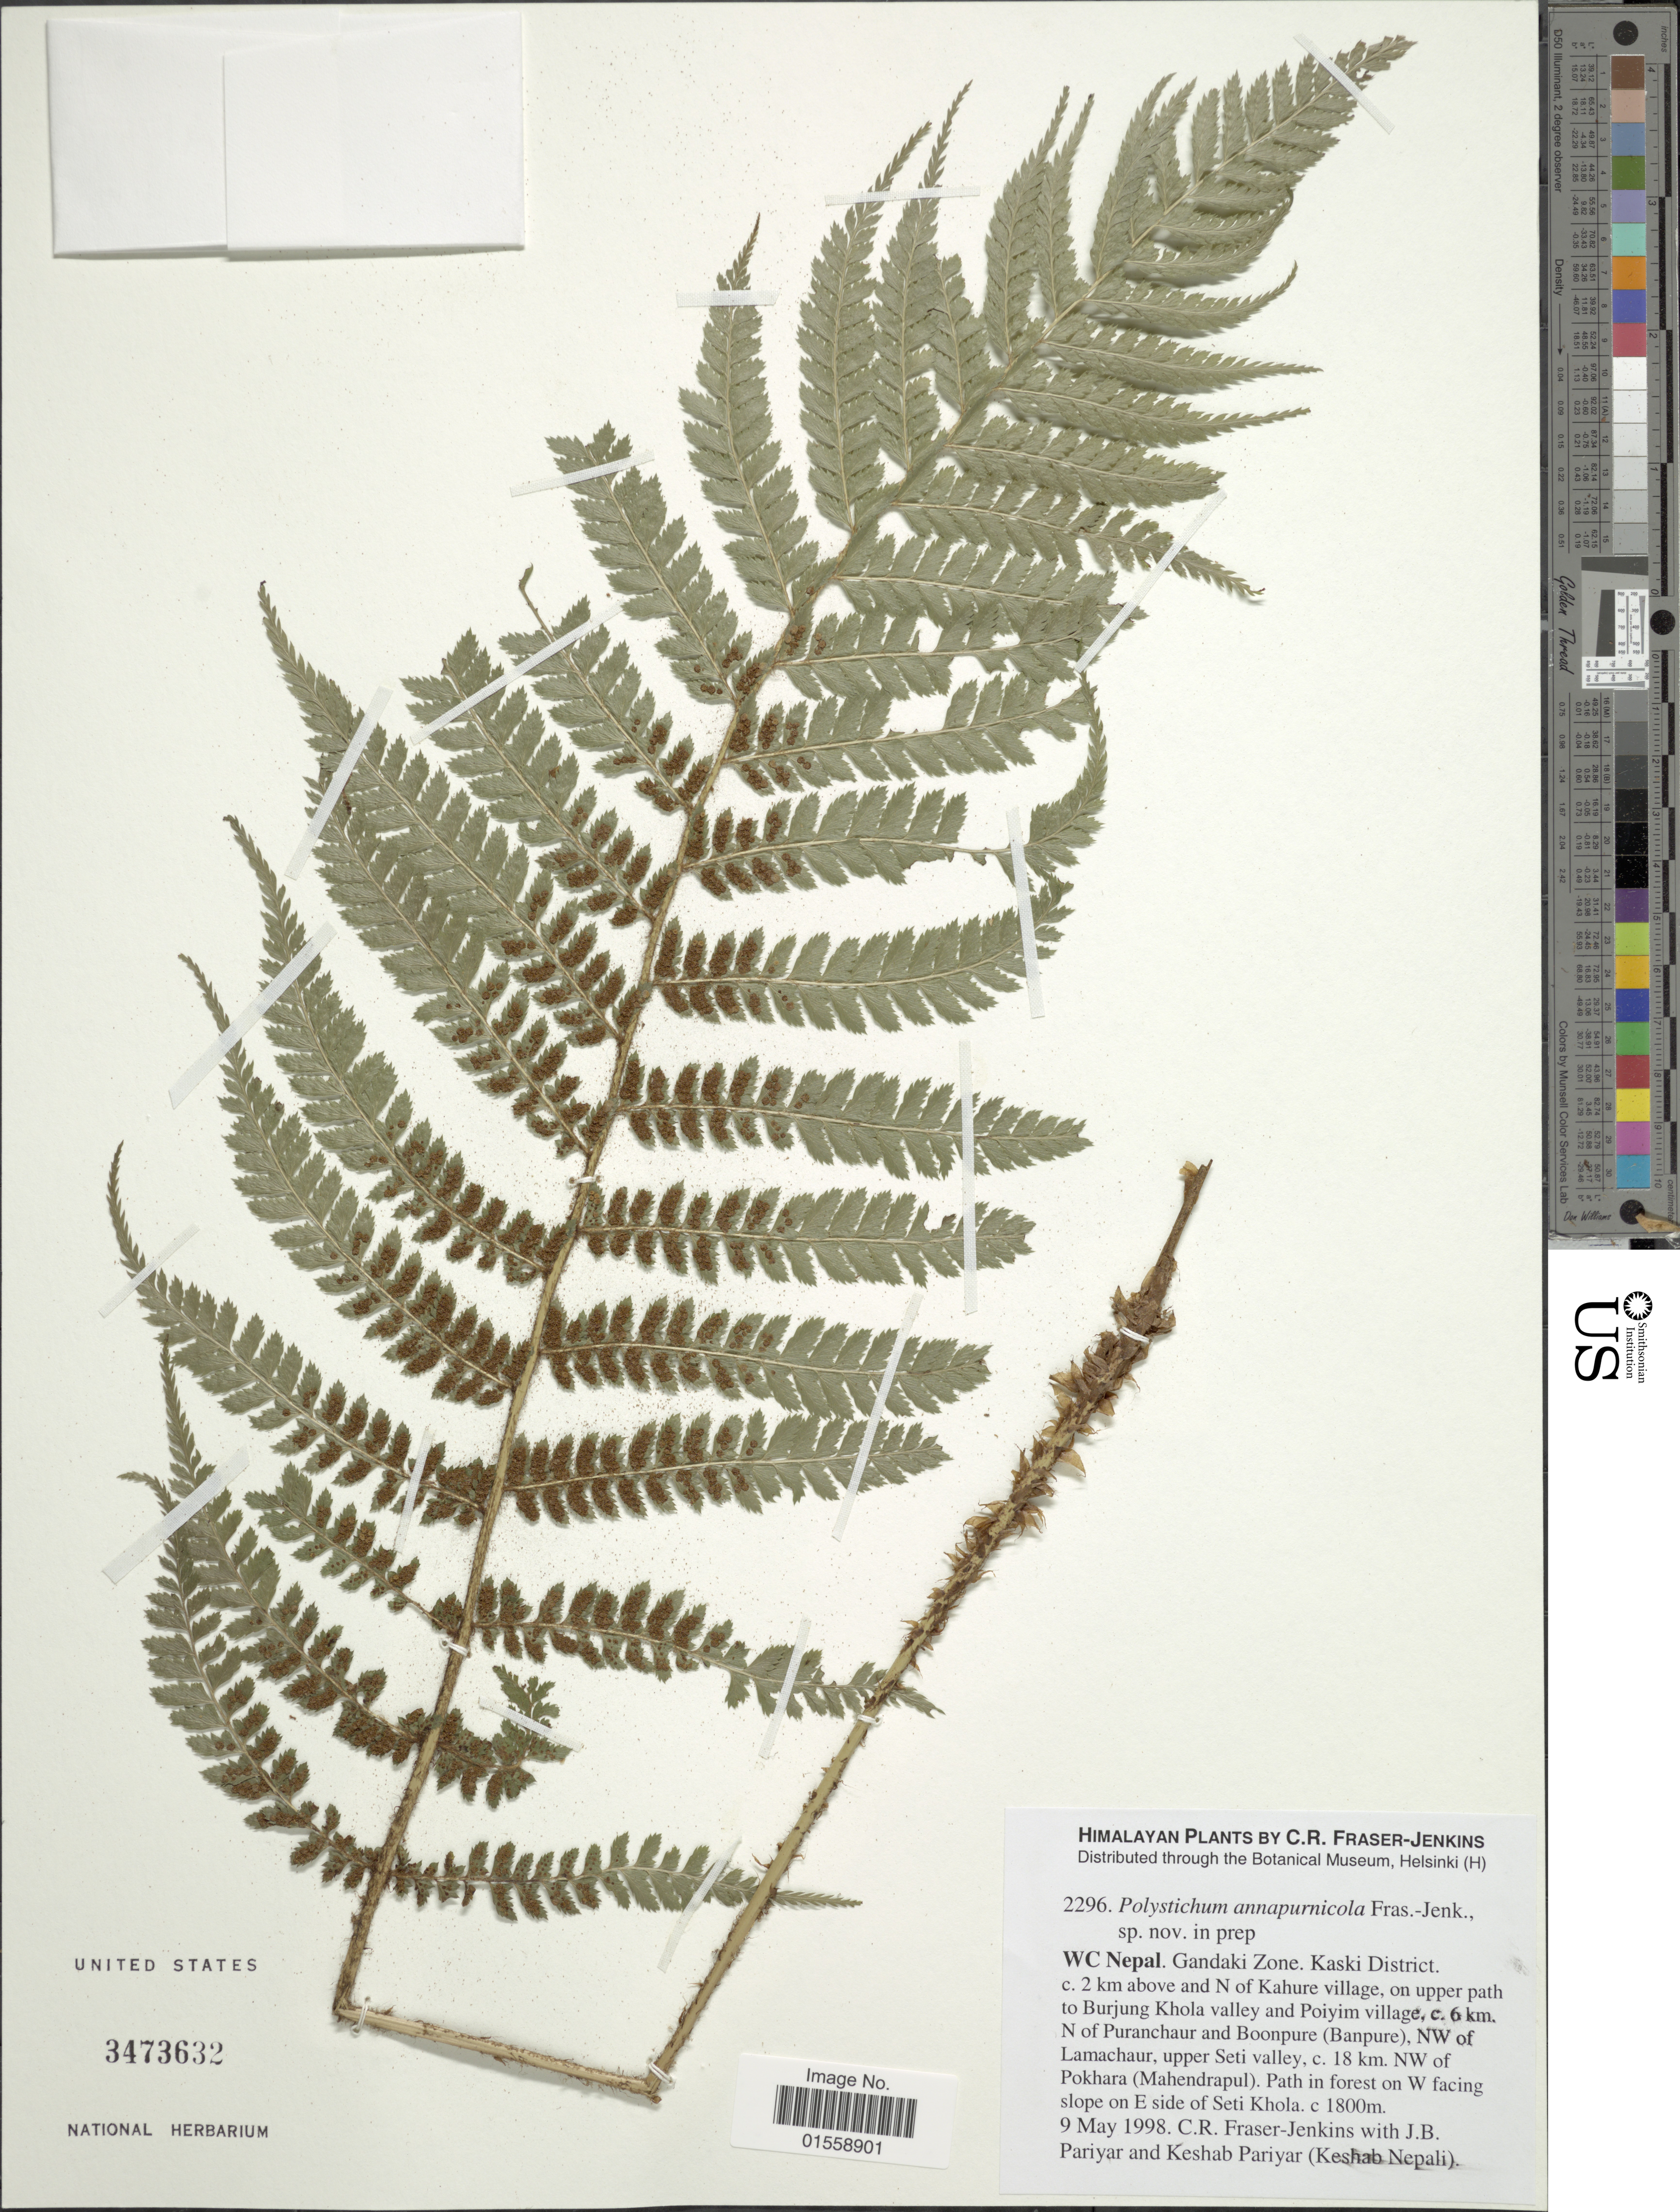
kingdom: Plantae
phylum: Tracheophyta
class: Polypodiopsida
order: Polypodiales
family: Dryopteridaceae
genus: Polystichum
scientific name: Polystichum annapurnicola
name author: Fraser-Jenk. ex Thapa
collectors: C. R. Fraser-Jenkins, J. Pariyar & K. Pariyar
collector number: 2296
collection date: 1998-05-09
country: Nepal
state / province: Gandaki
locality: WC Nepal, Gandaki Zone, Kaski District, c. 2 km above and N of Kahure village, on upper path to Burjung Khola and Poiyim village, c. 6 km N of Puranchaur and Boonpure (Banpure), NW of Lamachaur, upper Seti valley, c. 18 km. NW of Pokhara (Mahendrapul), path in forest on W facing slope on E side of Seti Khola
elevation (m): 1800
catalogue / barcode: US 3473632